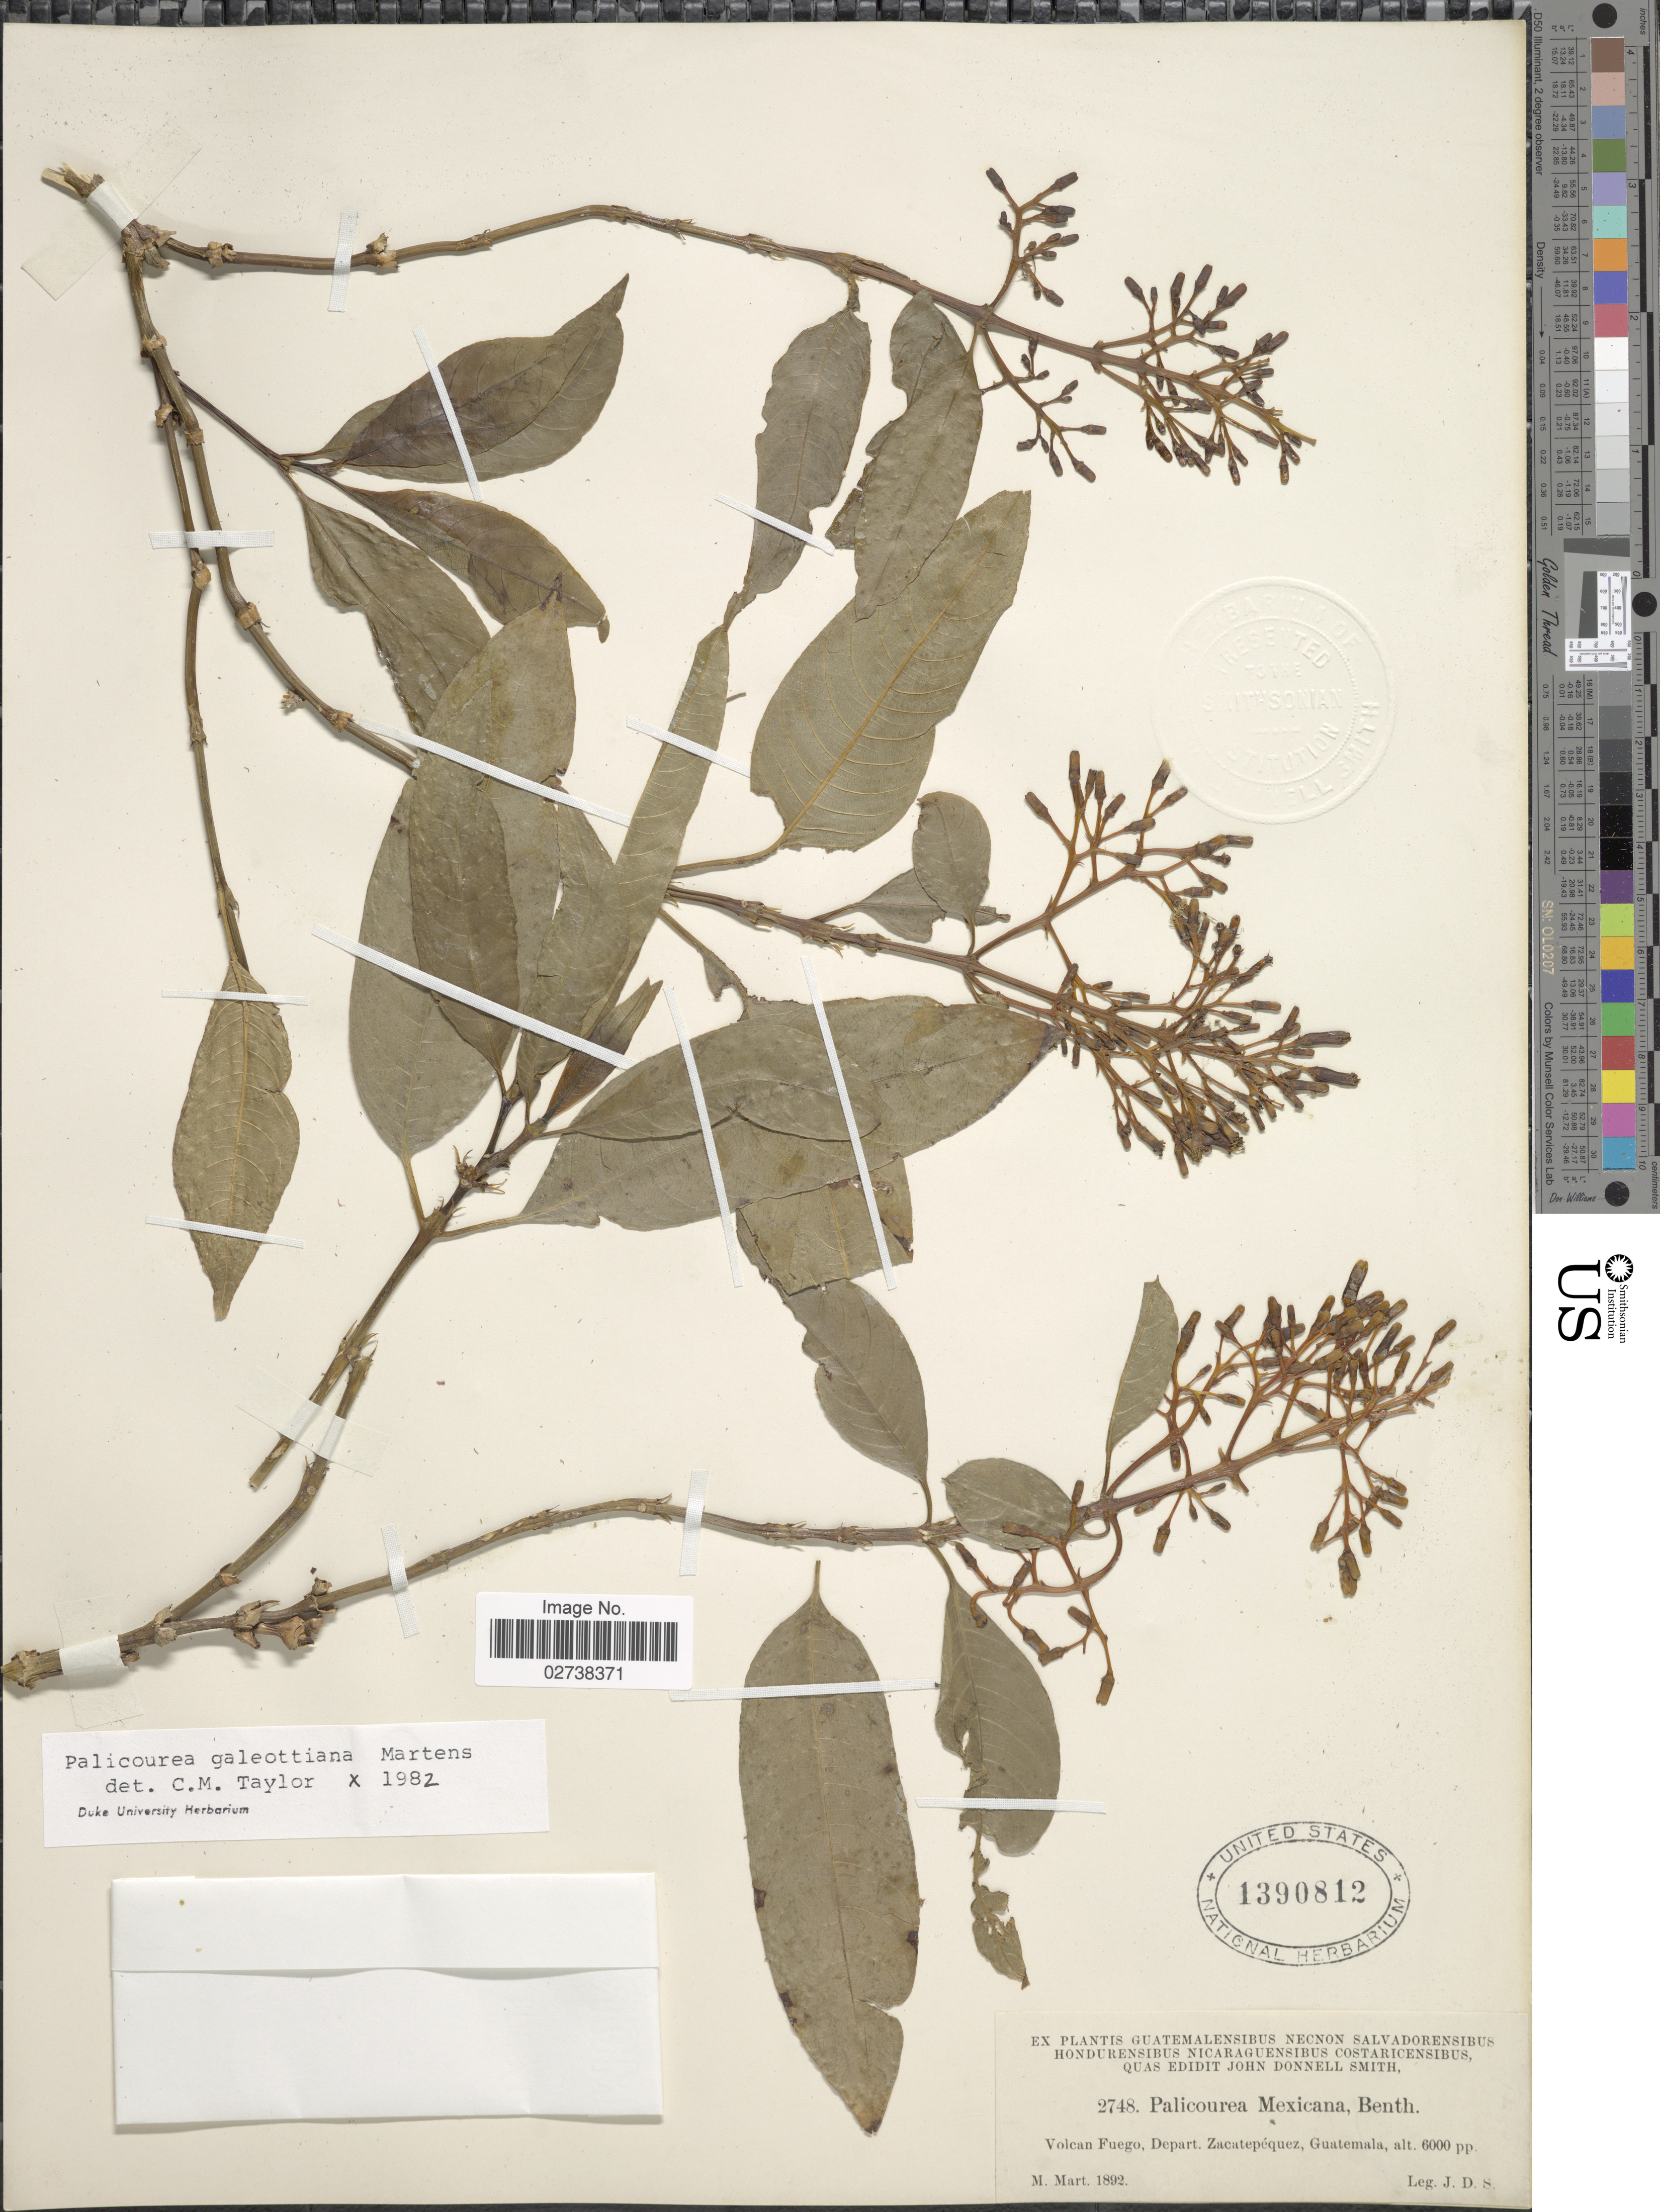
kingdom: Plantae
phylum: Tracheophyta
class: Magnoliopsida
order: Gentianales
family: Rubiaceae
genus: Palicourea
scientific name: Palicourea galeottiana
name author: M. Martens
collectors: J. Donnell Smith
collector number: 2748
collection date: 1892-03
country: Guatemala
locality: Volcan Fuego, Depart. Zacatepequez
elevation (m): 1829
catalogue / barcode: US 1390812